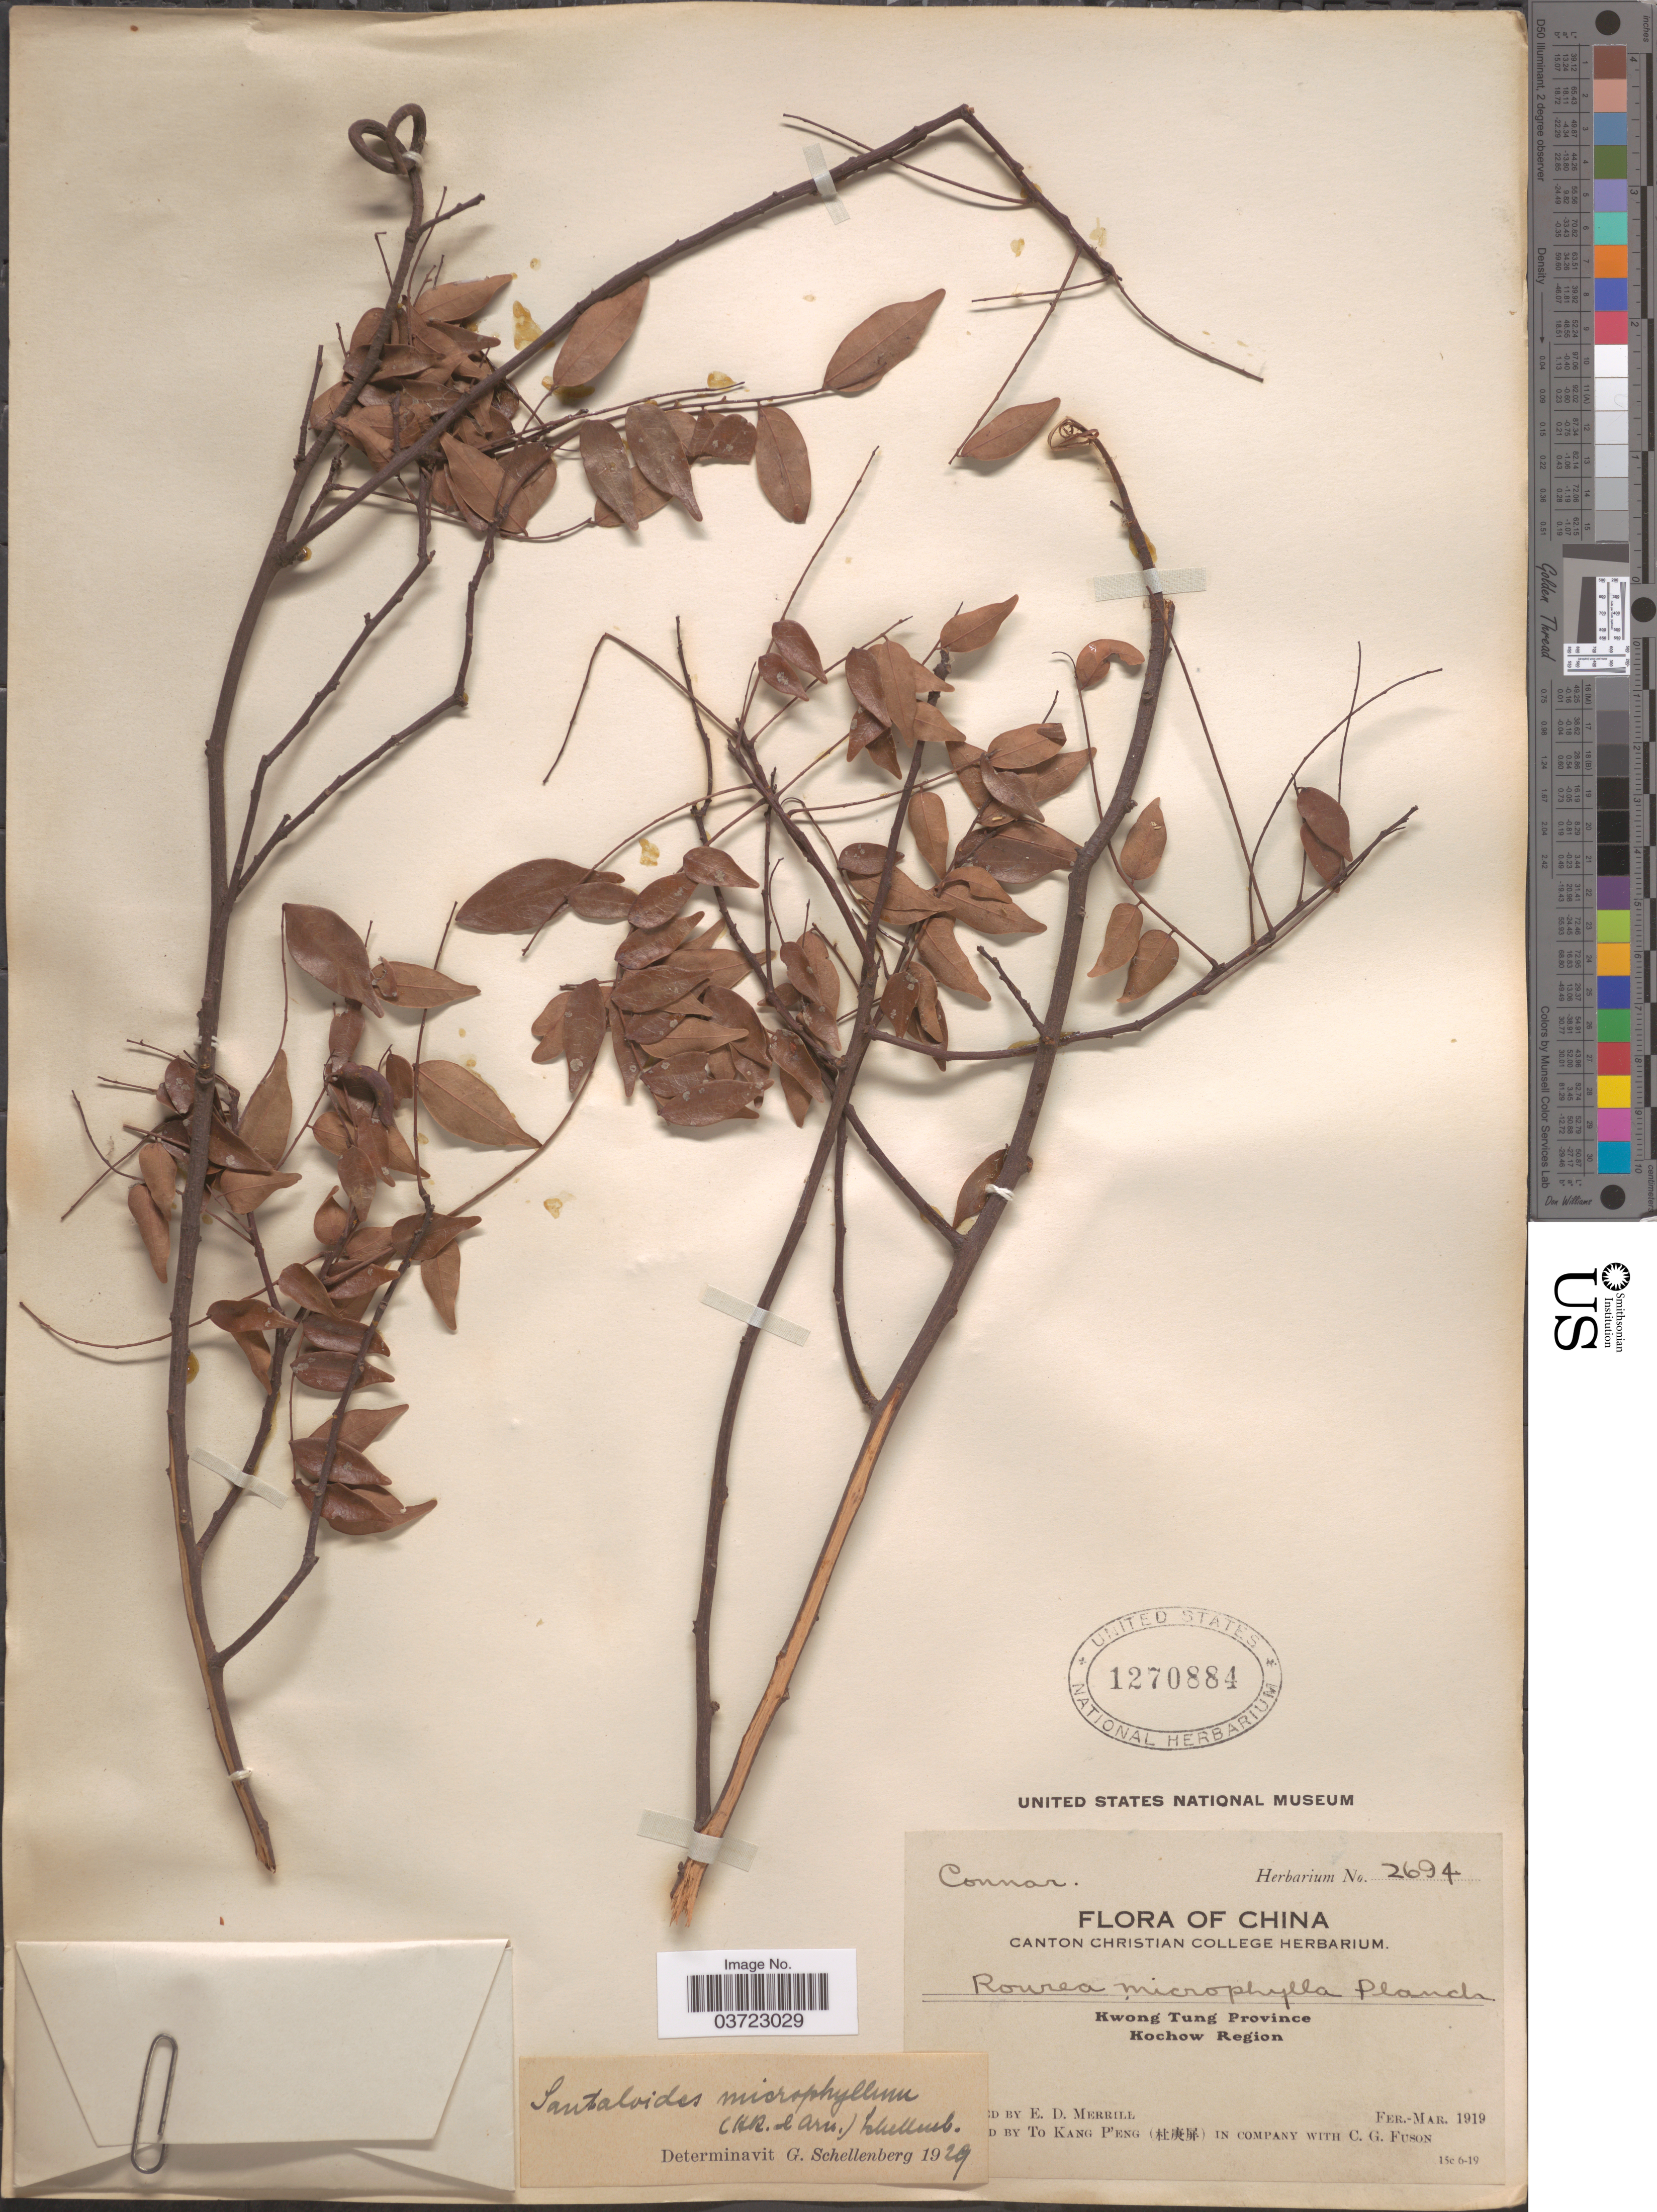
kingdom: Plantae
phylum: Tracheophyta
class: Magnoliopsida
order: Oxalidales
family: Connaraceae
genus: Rourea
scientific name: Rourea microphylla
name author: (Hook. & Arn.) Planch.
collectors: E. D. Merrill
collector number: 2694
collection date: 1919-02/1919-03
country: China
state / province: Guangdong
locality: Kwong Tung Province. Kochow Region.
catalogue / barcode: US 1270884